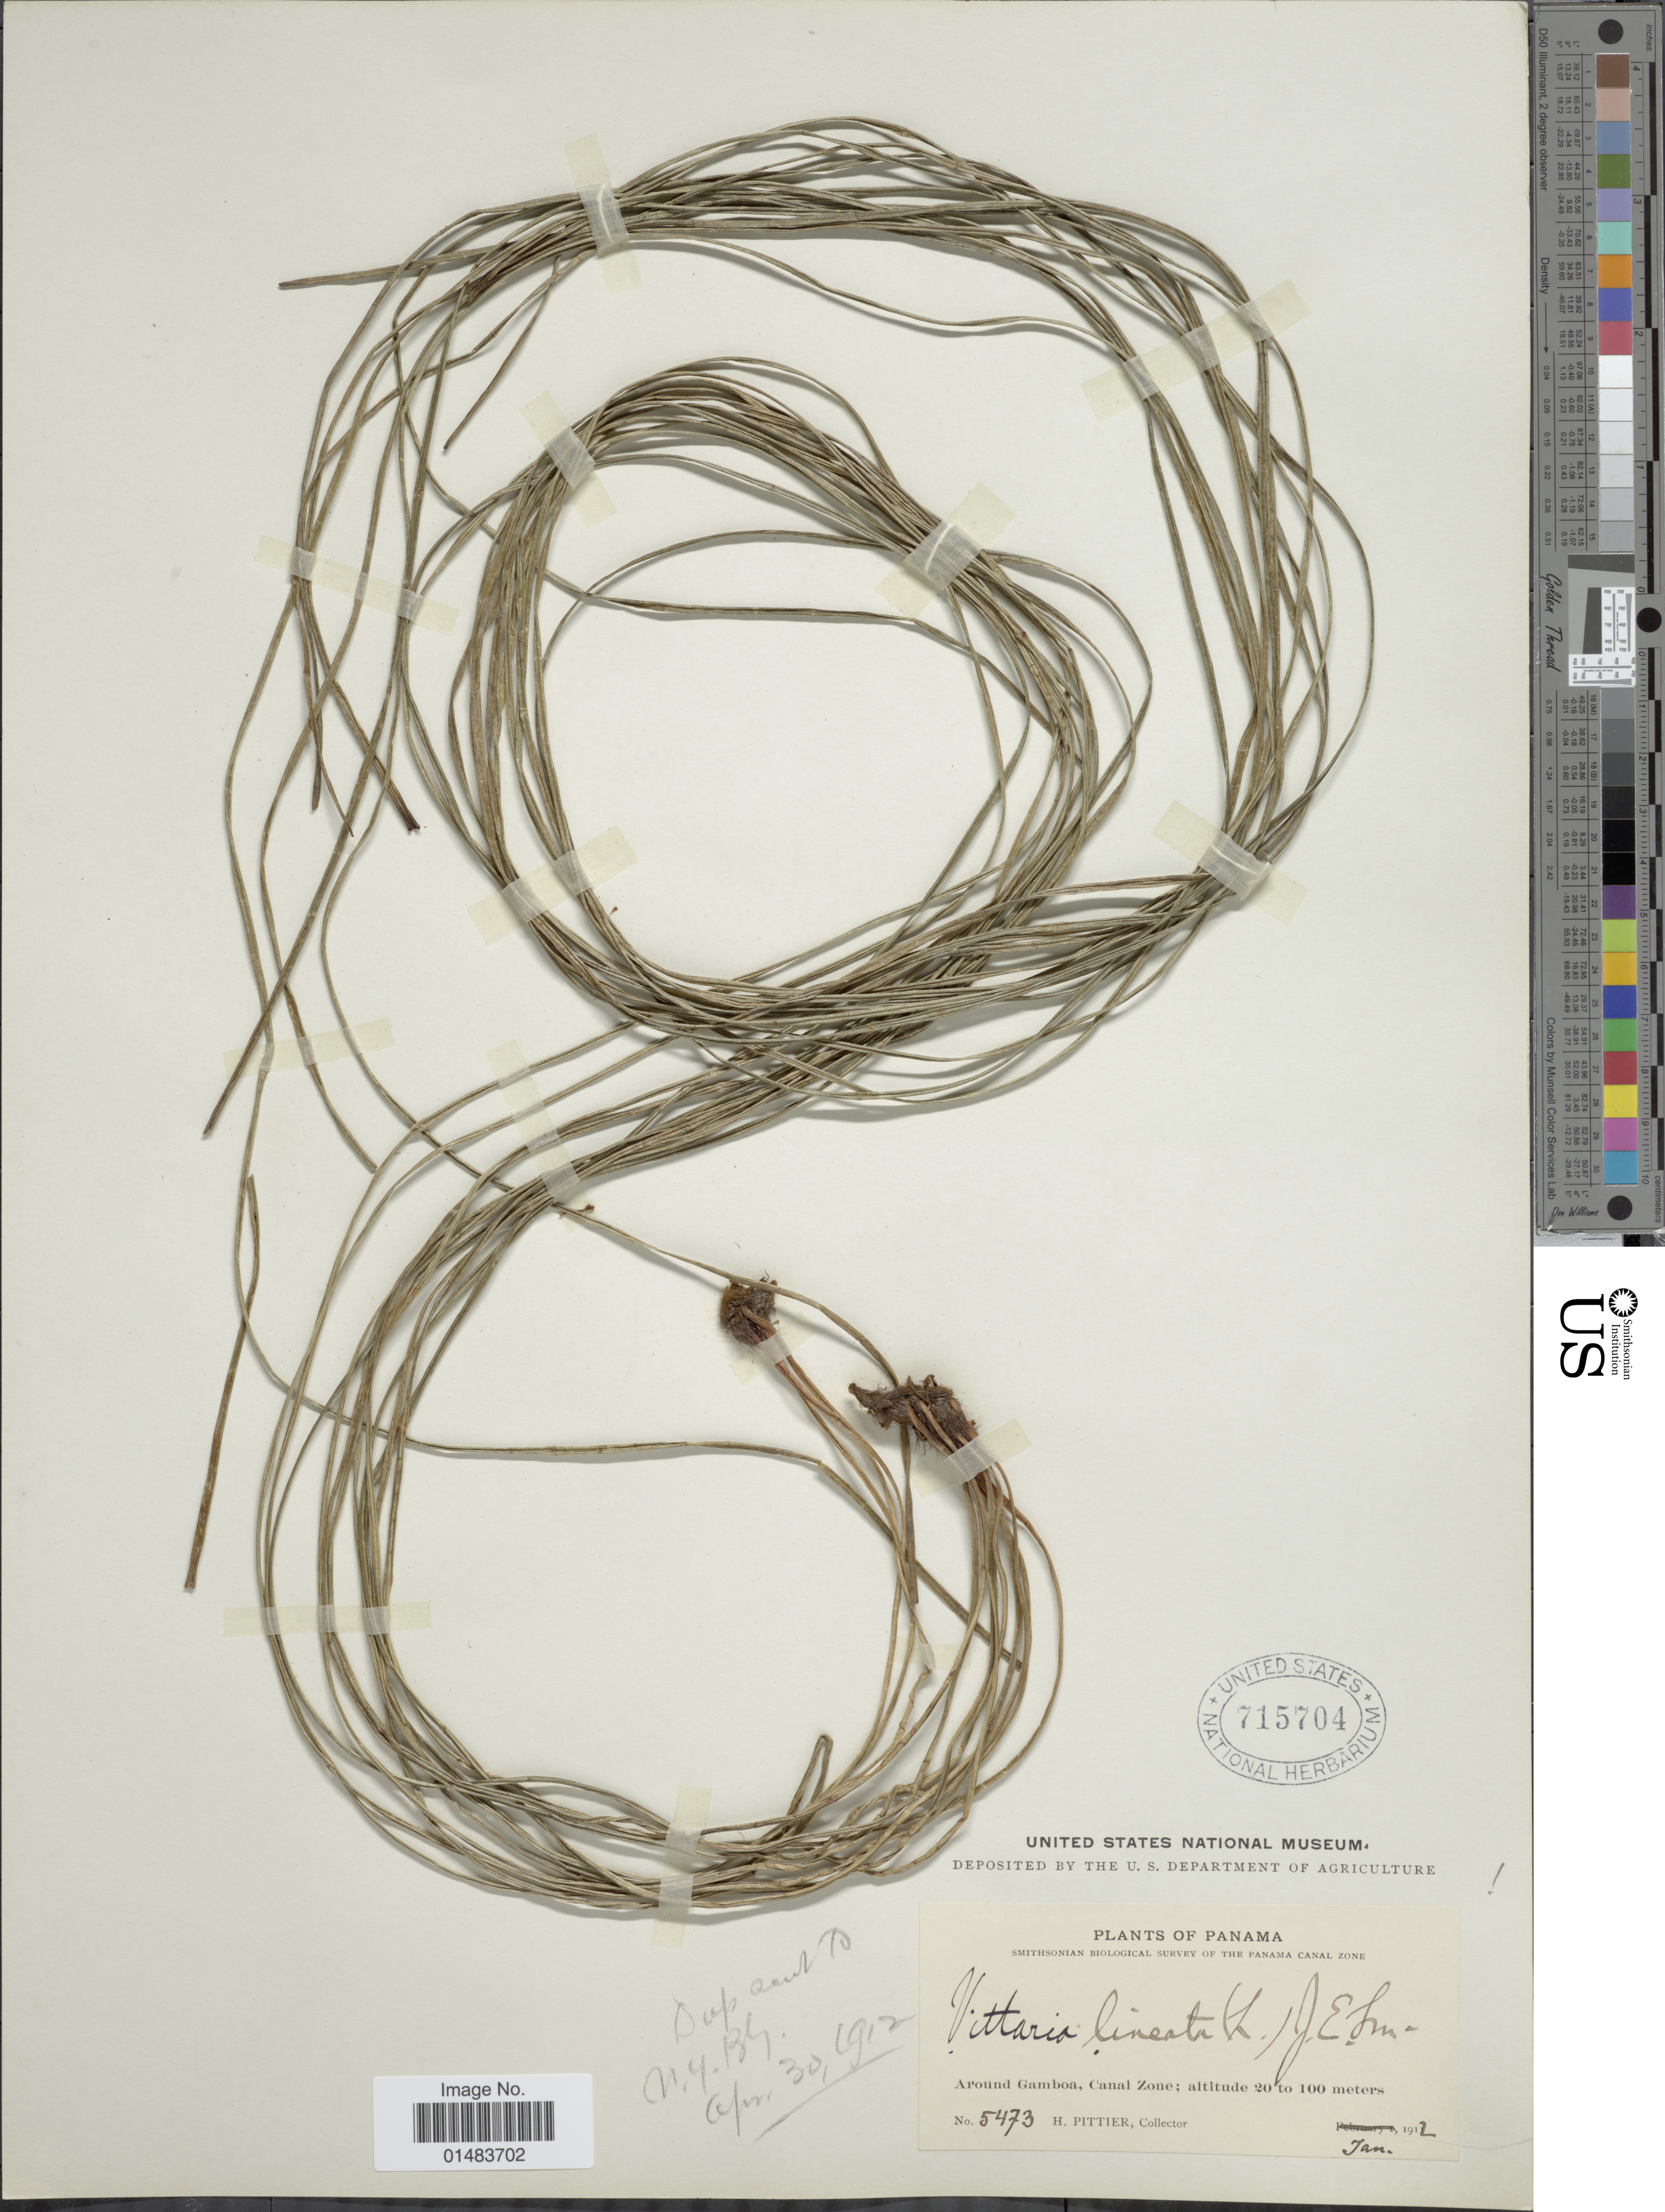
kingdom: Plantae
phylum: Tracheophyta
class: Polypodiopsida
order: Polypodiales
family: Pteridaceae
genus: Vittaria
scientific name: Vittaria lineata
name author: (L.) Sm.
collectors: H. F. Pittier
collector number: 5473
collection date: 1912-01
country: Panama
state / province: Colón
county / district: Canal Zone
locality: Plants of Panama, Around Gamboa, Canal Zone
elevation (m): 20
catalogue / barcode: US 715704